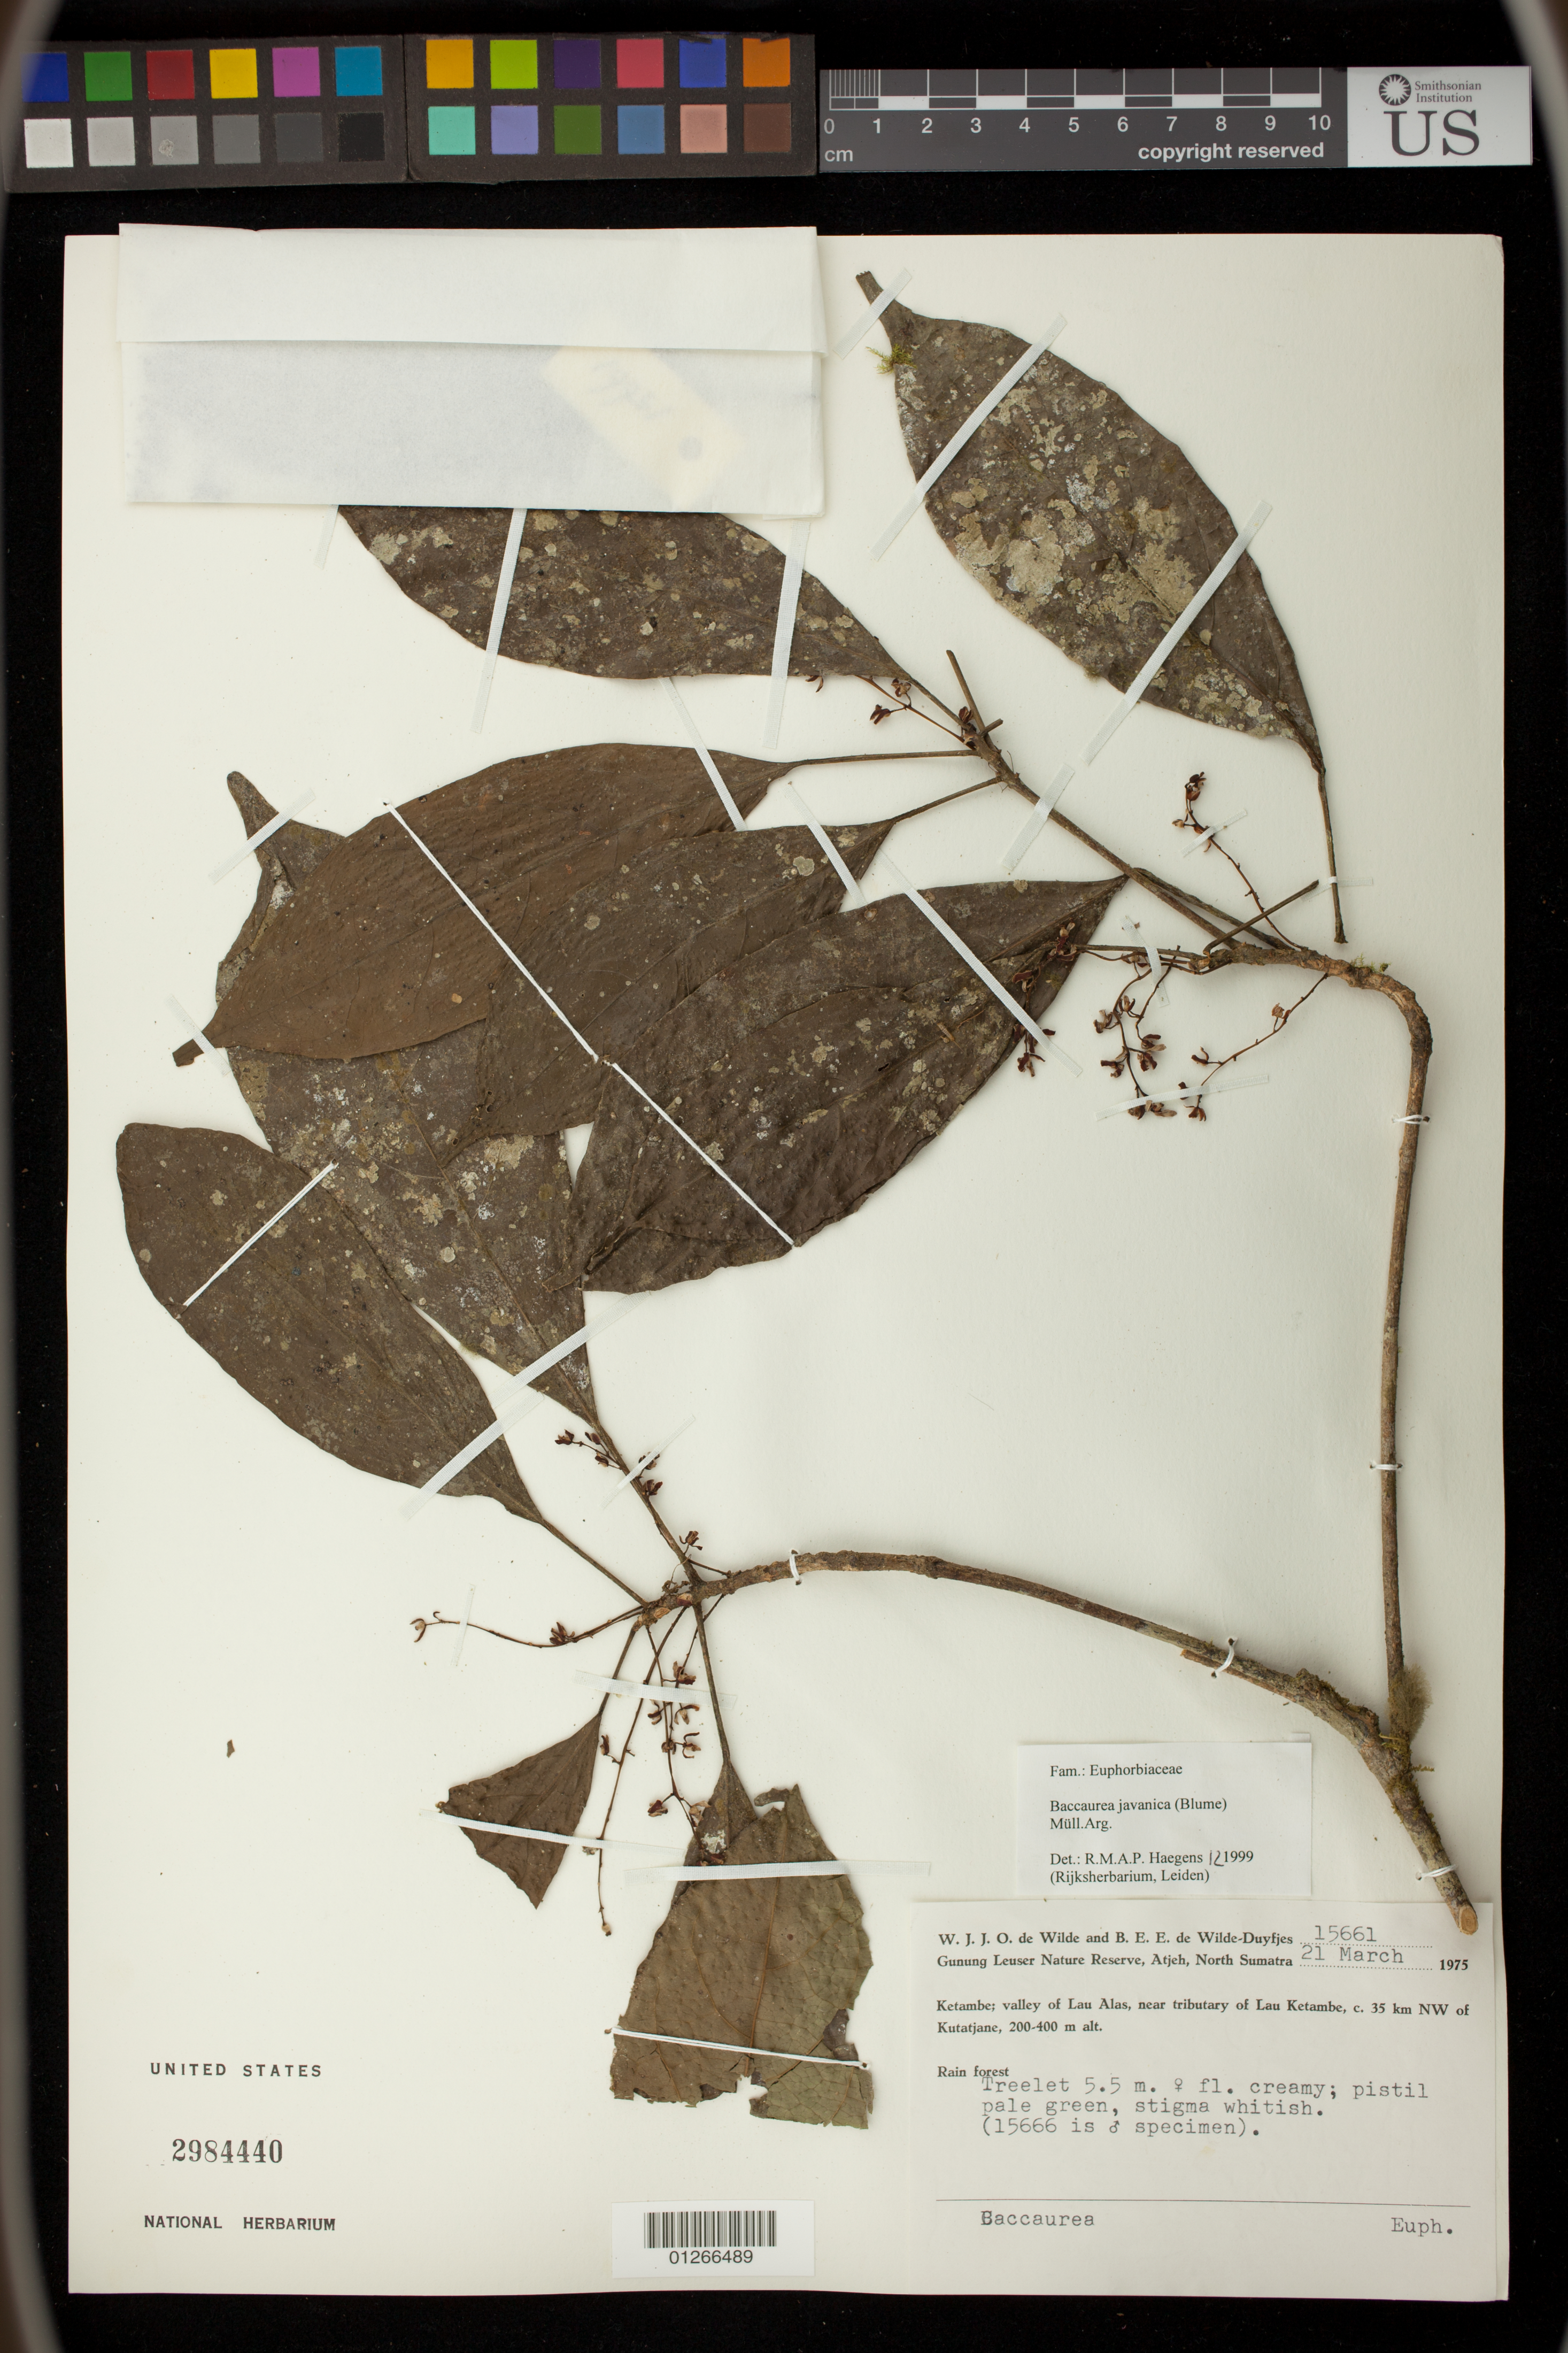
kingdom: Plantae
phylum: Tracheophyta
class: Magnoliopsida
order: Malpighiales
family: Phyllanthaceae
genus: Baccaurea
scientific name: Baccaurea javanica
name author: Müll. Arg.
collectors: W. Lutjeharms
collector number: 4356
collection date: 1936-06-07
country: Indonesia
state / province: Sumatra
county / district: Bengkulu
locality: Zuid-Sumatra: Enggano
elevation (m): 100